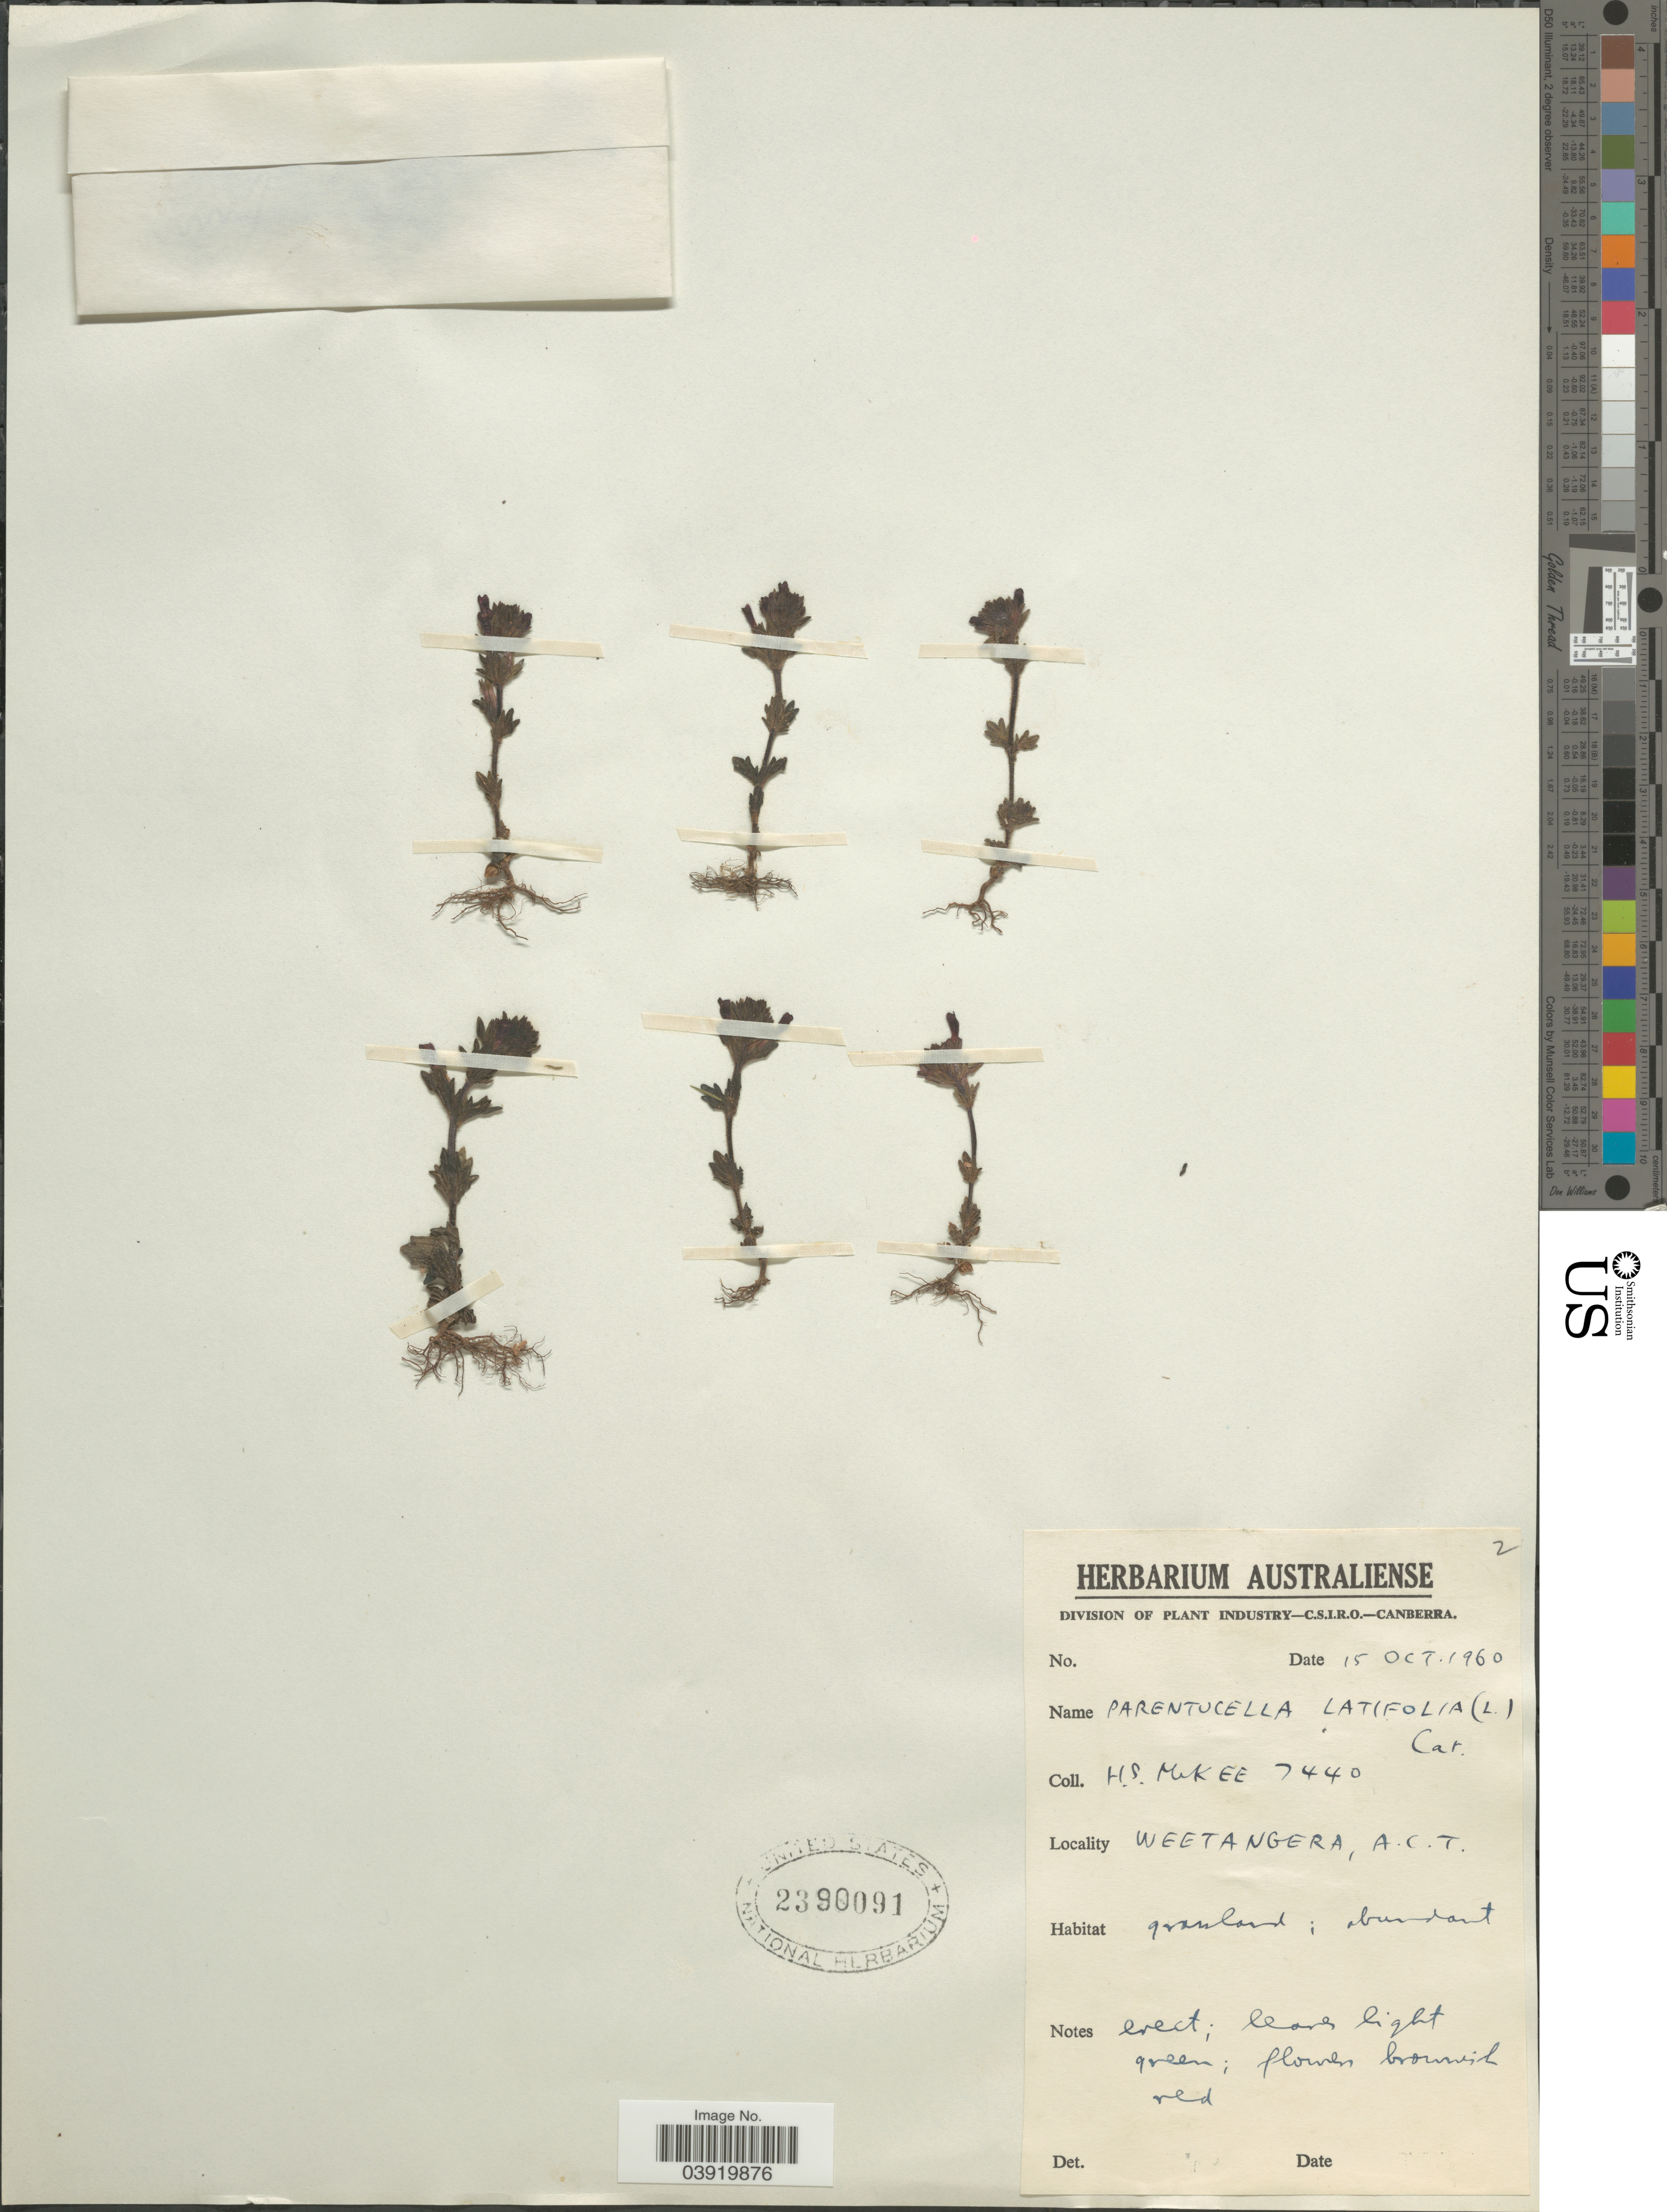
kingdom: Plantae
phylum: Tracheophyta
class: Magnoliopsida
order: Lamiales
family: Orobanchaceae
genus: Parentucellia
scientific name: Parentucellia latifolia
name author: (L.) Caruel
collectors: H. S. McKee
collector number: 7440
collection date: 1960-10-15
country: Australia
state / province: Australian Capital Territory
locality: Weetangera, A.C.T.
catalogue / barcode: US 2390091